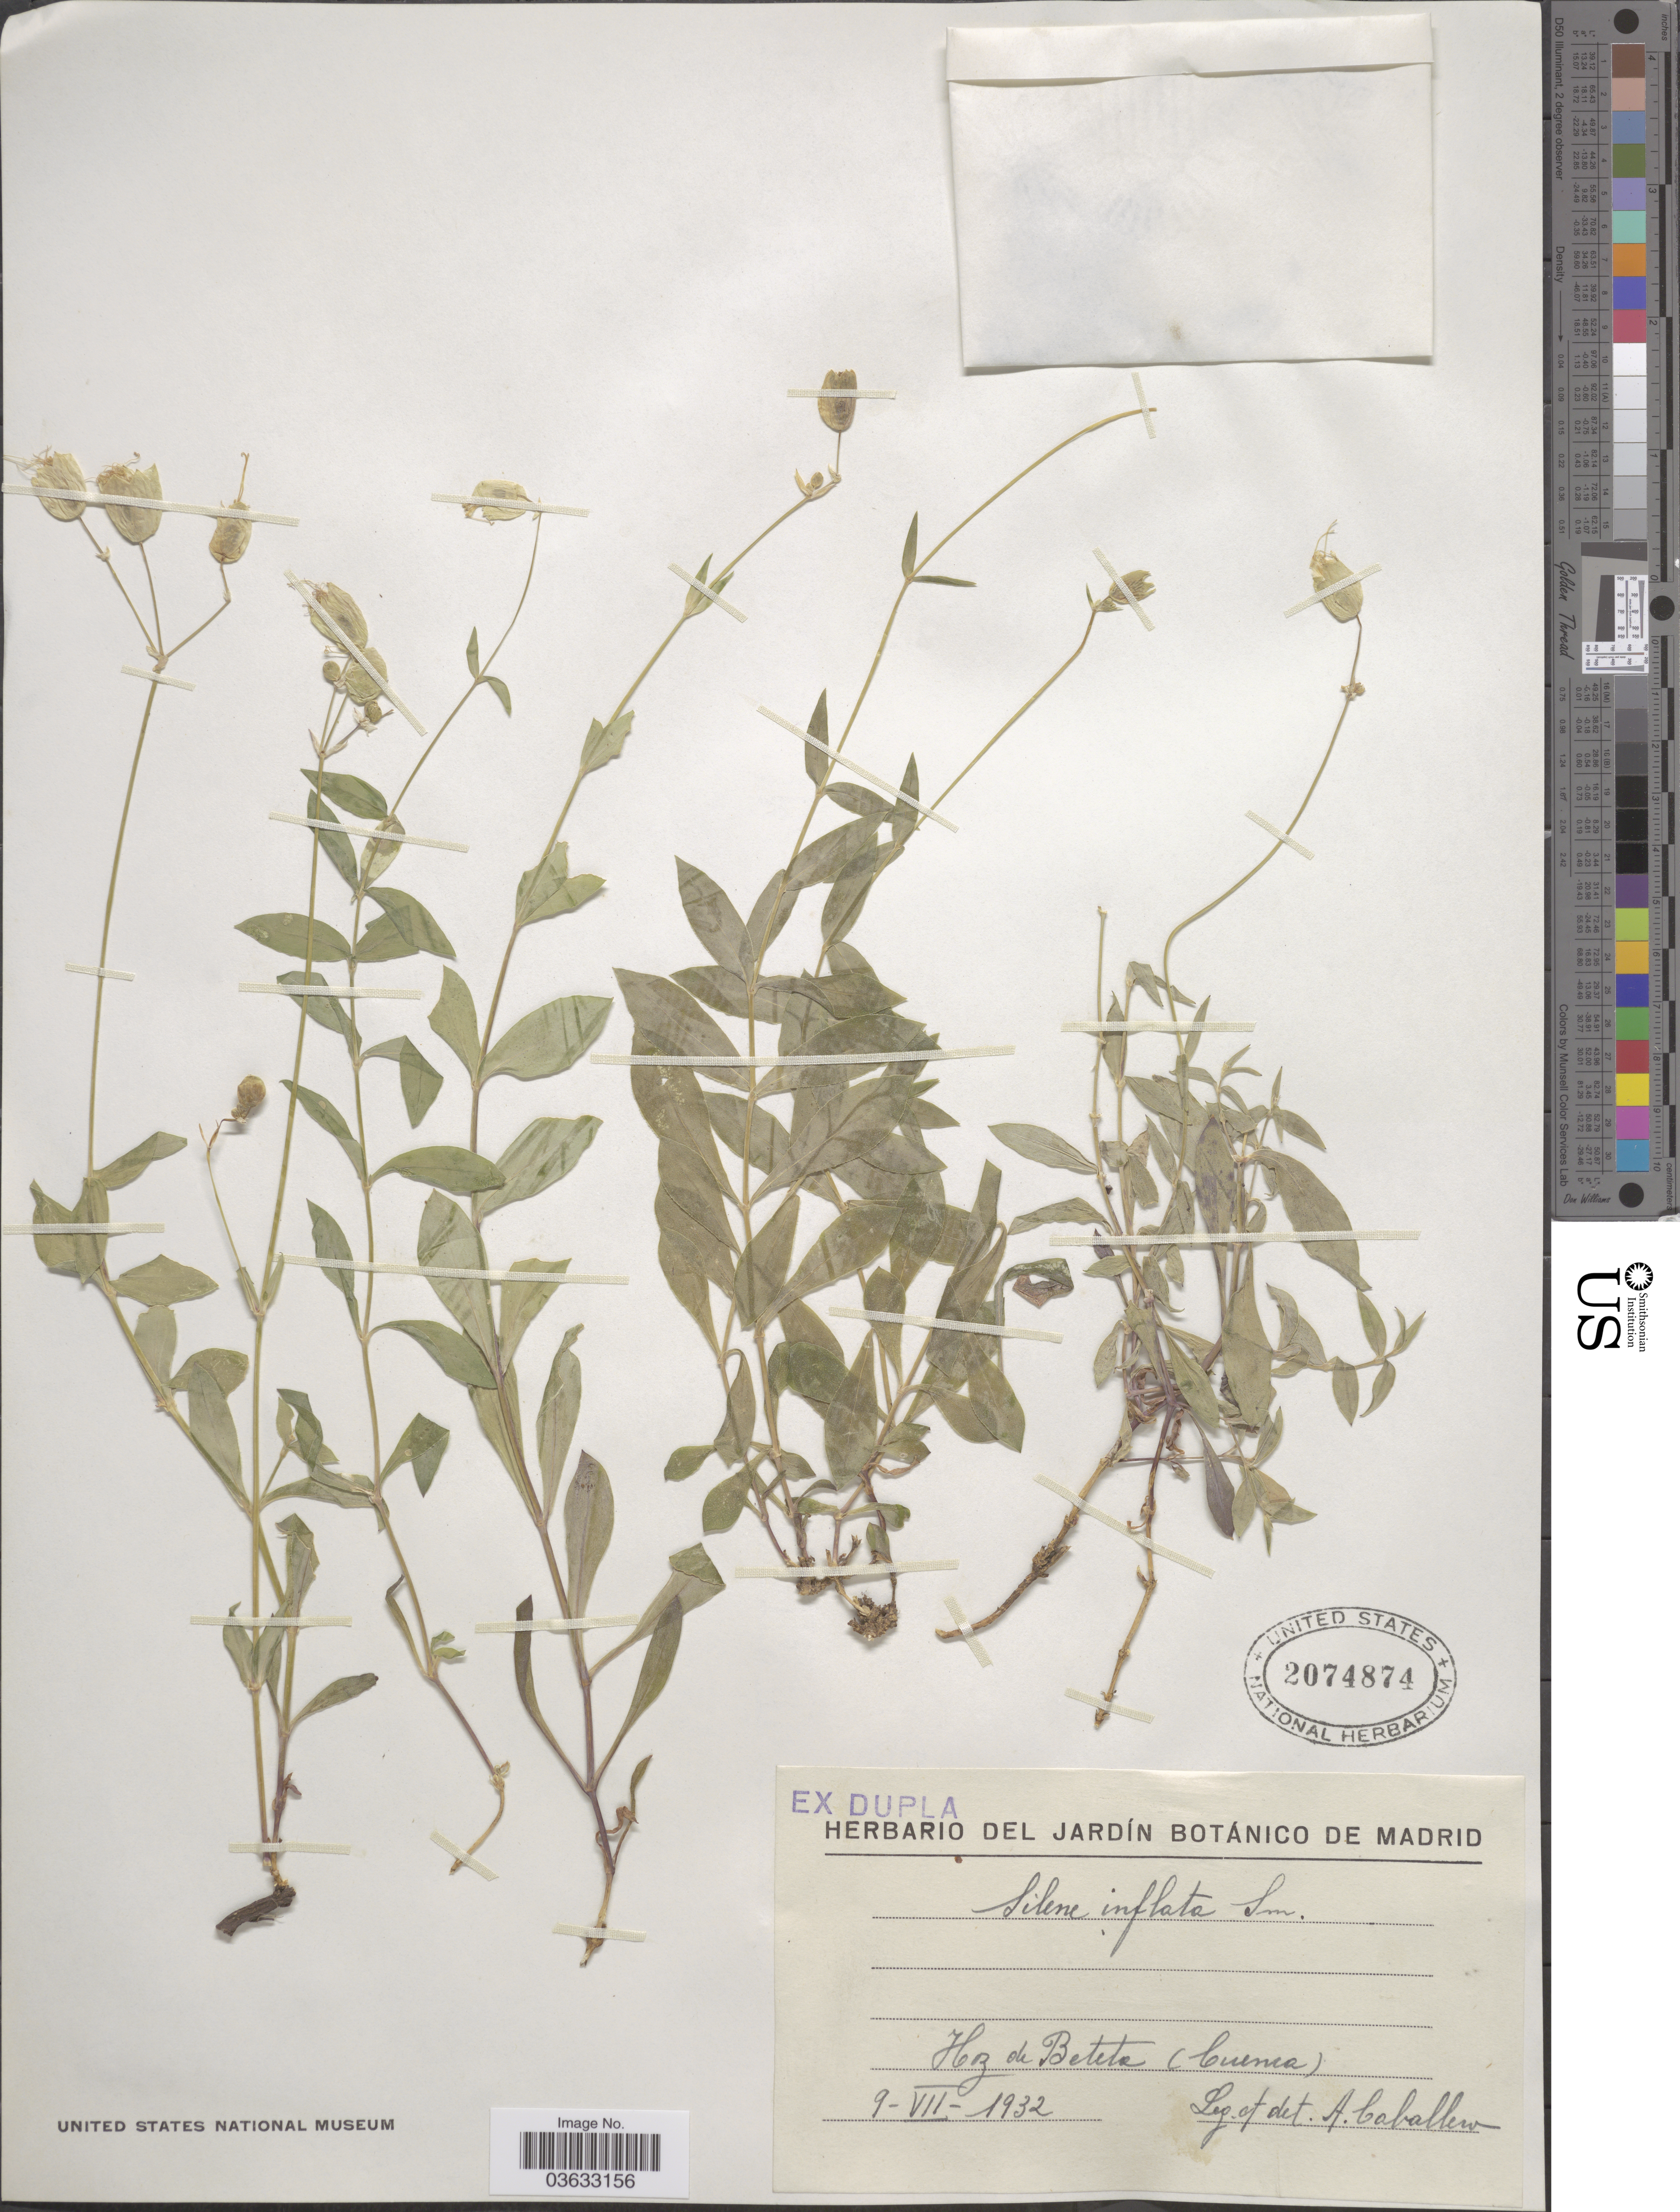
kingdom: Plantae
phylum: Tracheophyta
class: Magnoliopsida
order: Caryophyllales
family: Caryophyllaceae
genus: Silene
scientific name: Silene inflata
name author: Sm.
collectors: A. Caballero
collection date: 1932-07-09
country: Spain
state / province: Madrid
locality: Hoz de Beteta (Cuenca).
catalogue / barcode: US 2074874